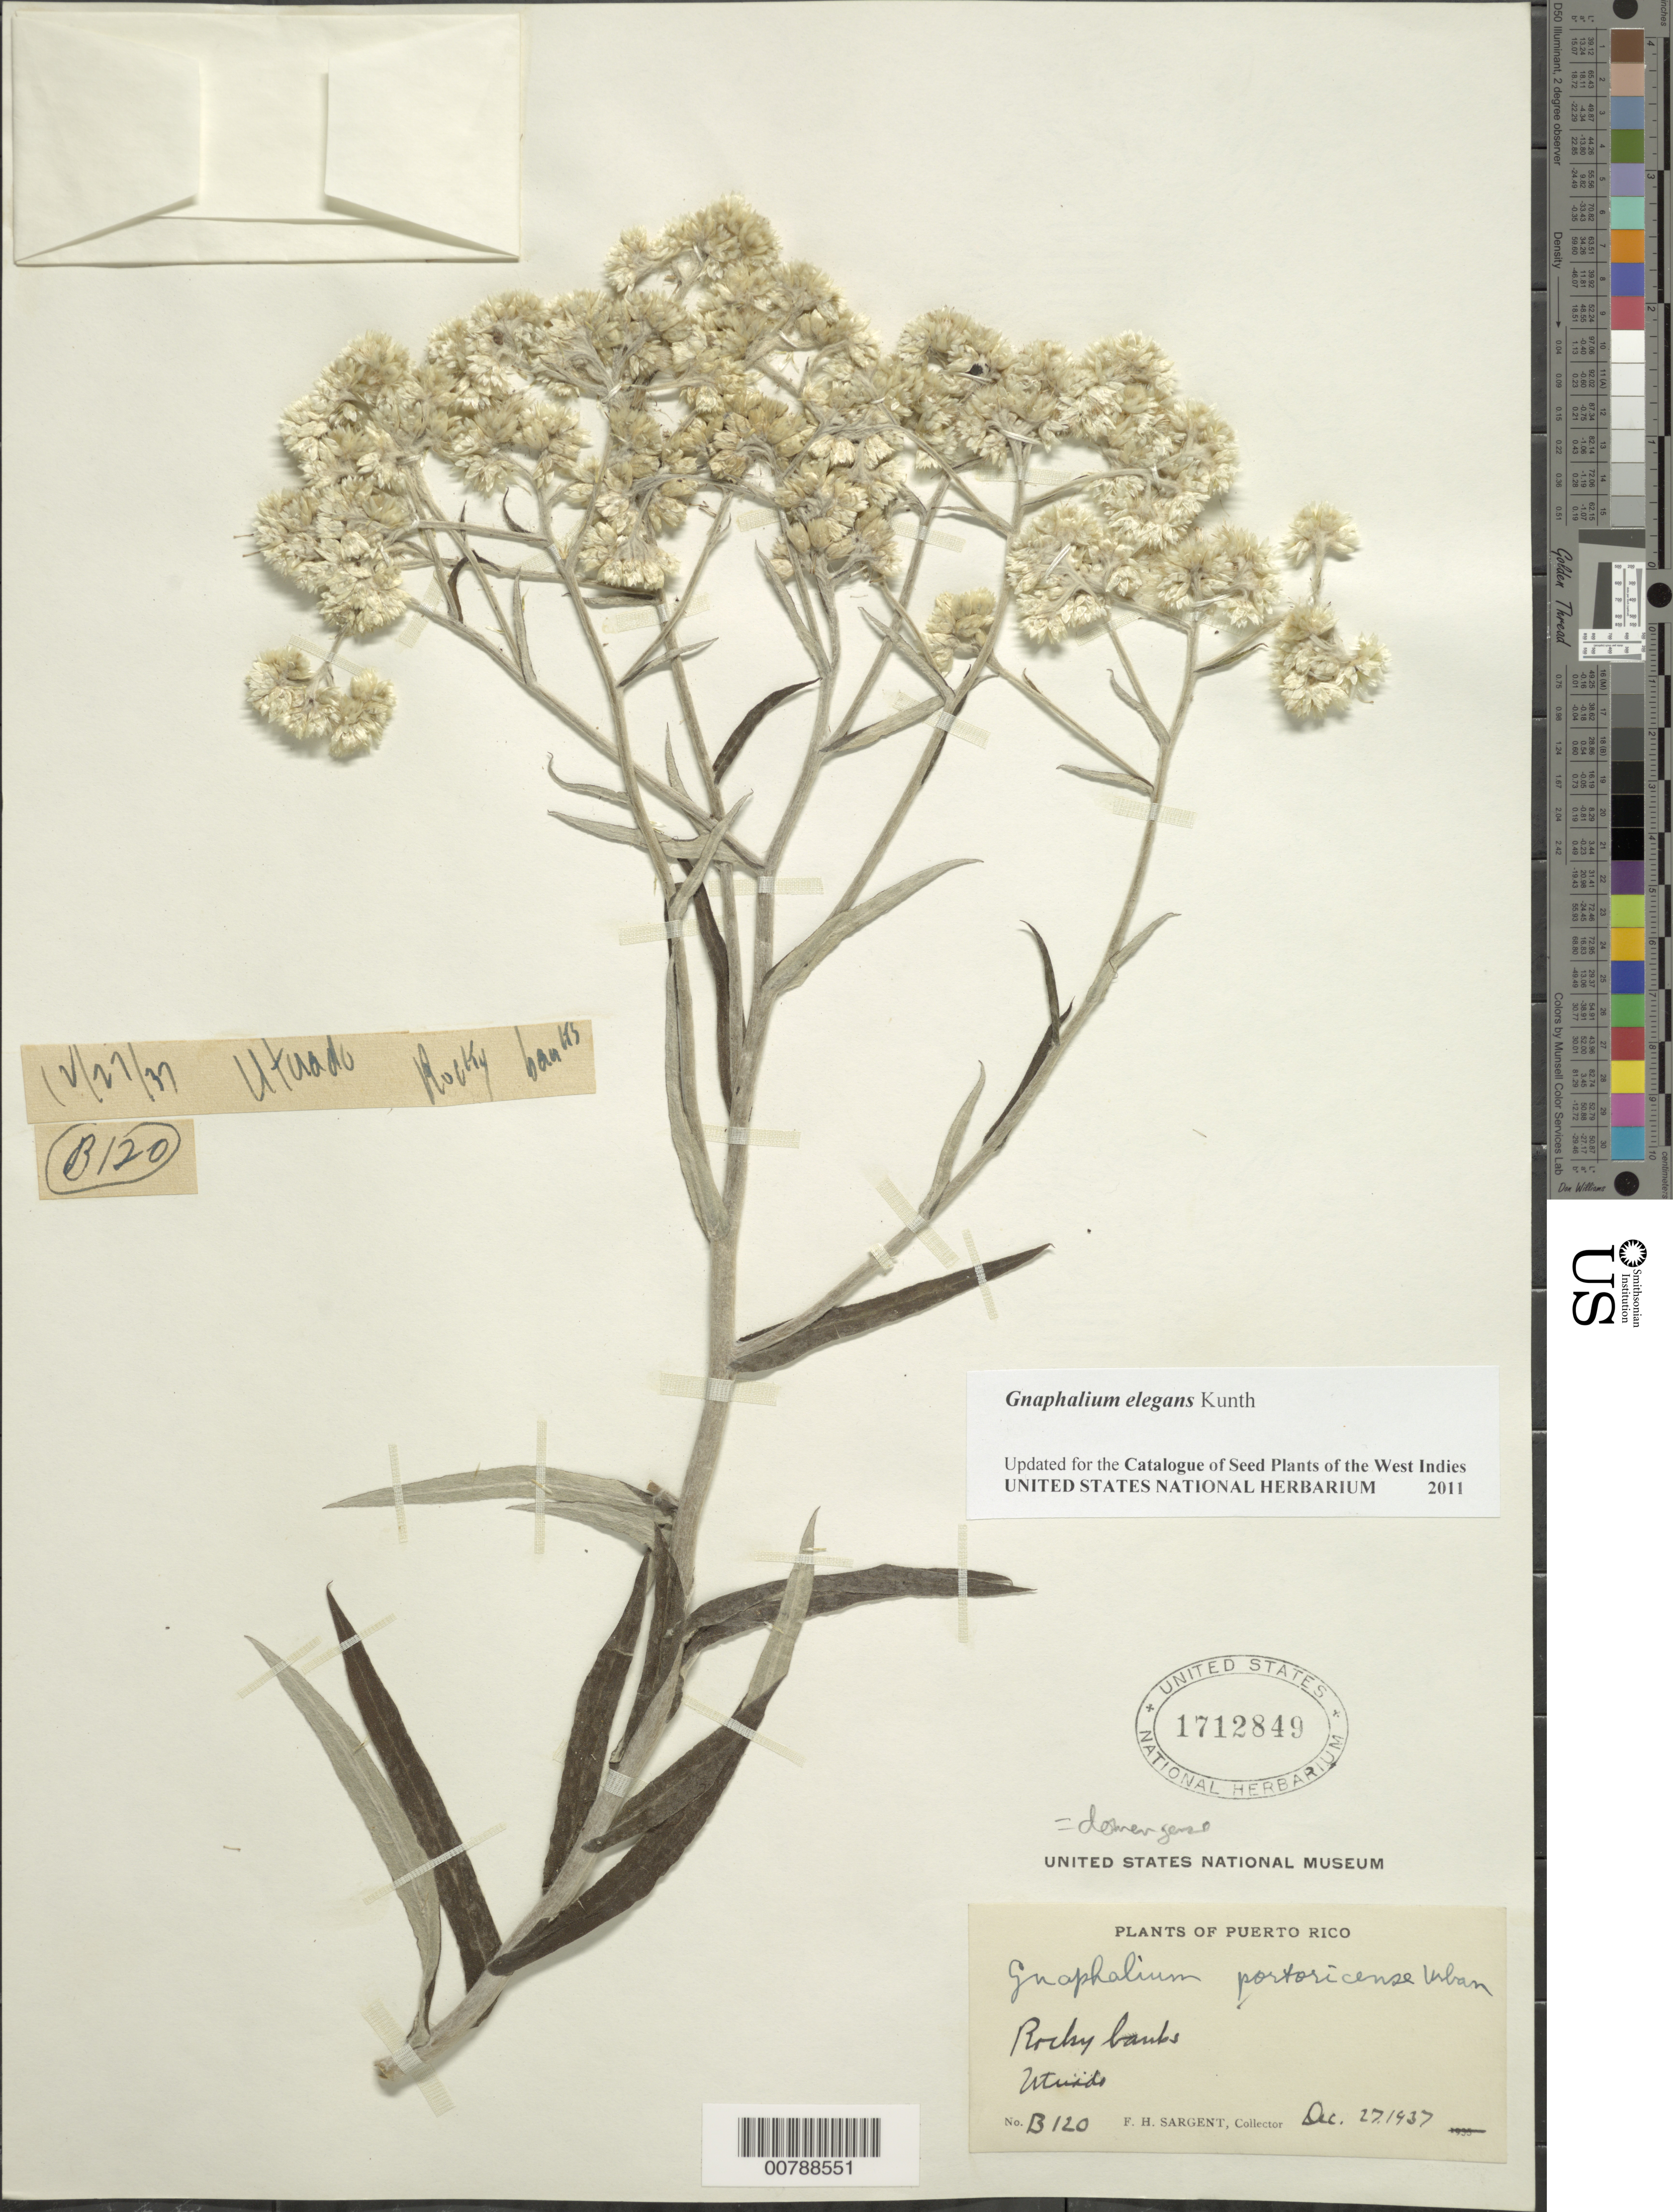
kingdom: Plantae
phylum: Tracheophyta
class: Magnoliopsida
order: Asterales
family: Asteraceae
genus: Pseudognaphalium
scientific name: Pseudognaphalium elegans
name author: (Kunth) Kartesz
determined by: Nesom, Guy L.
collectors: F. H. Sargent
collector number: B120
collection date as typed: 27 Dec 1937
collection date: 1937-12-27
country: Puerto Rico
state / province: Utuado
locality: Utuado, rocky banks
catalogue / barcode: US 1712849